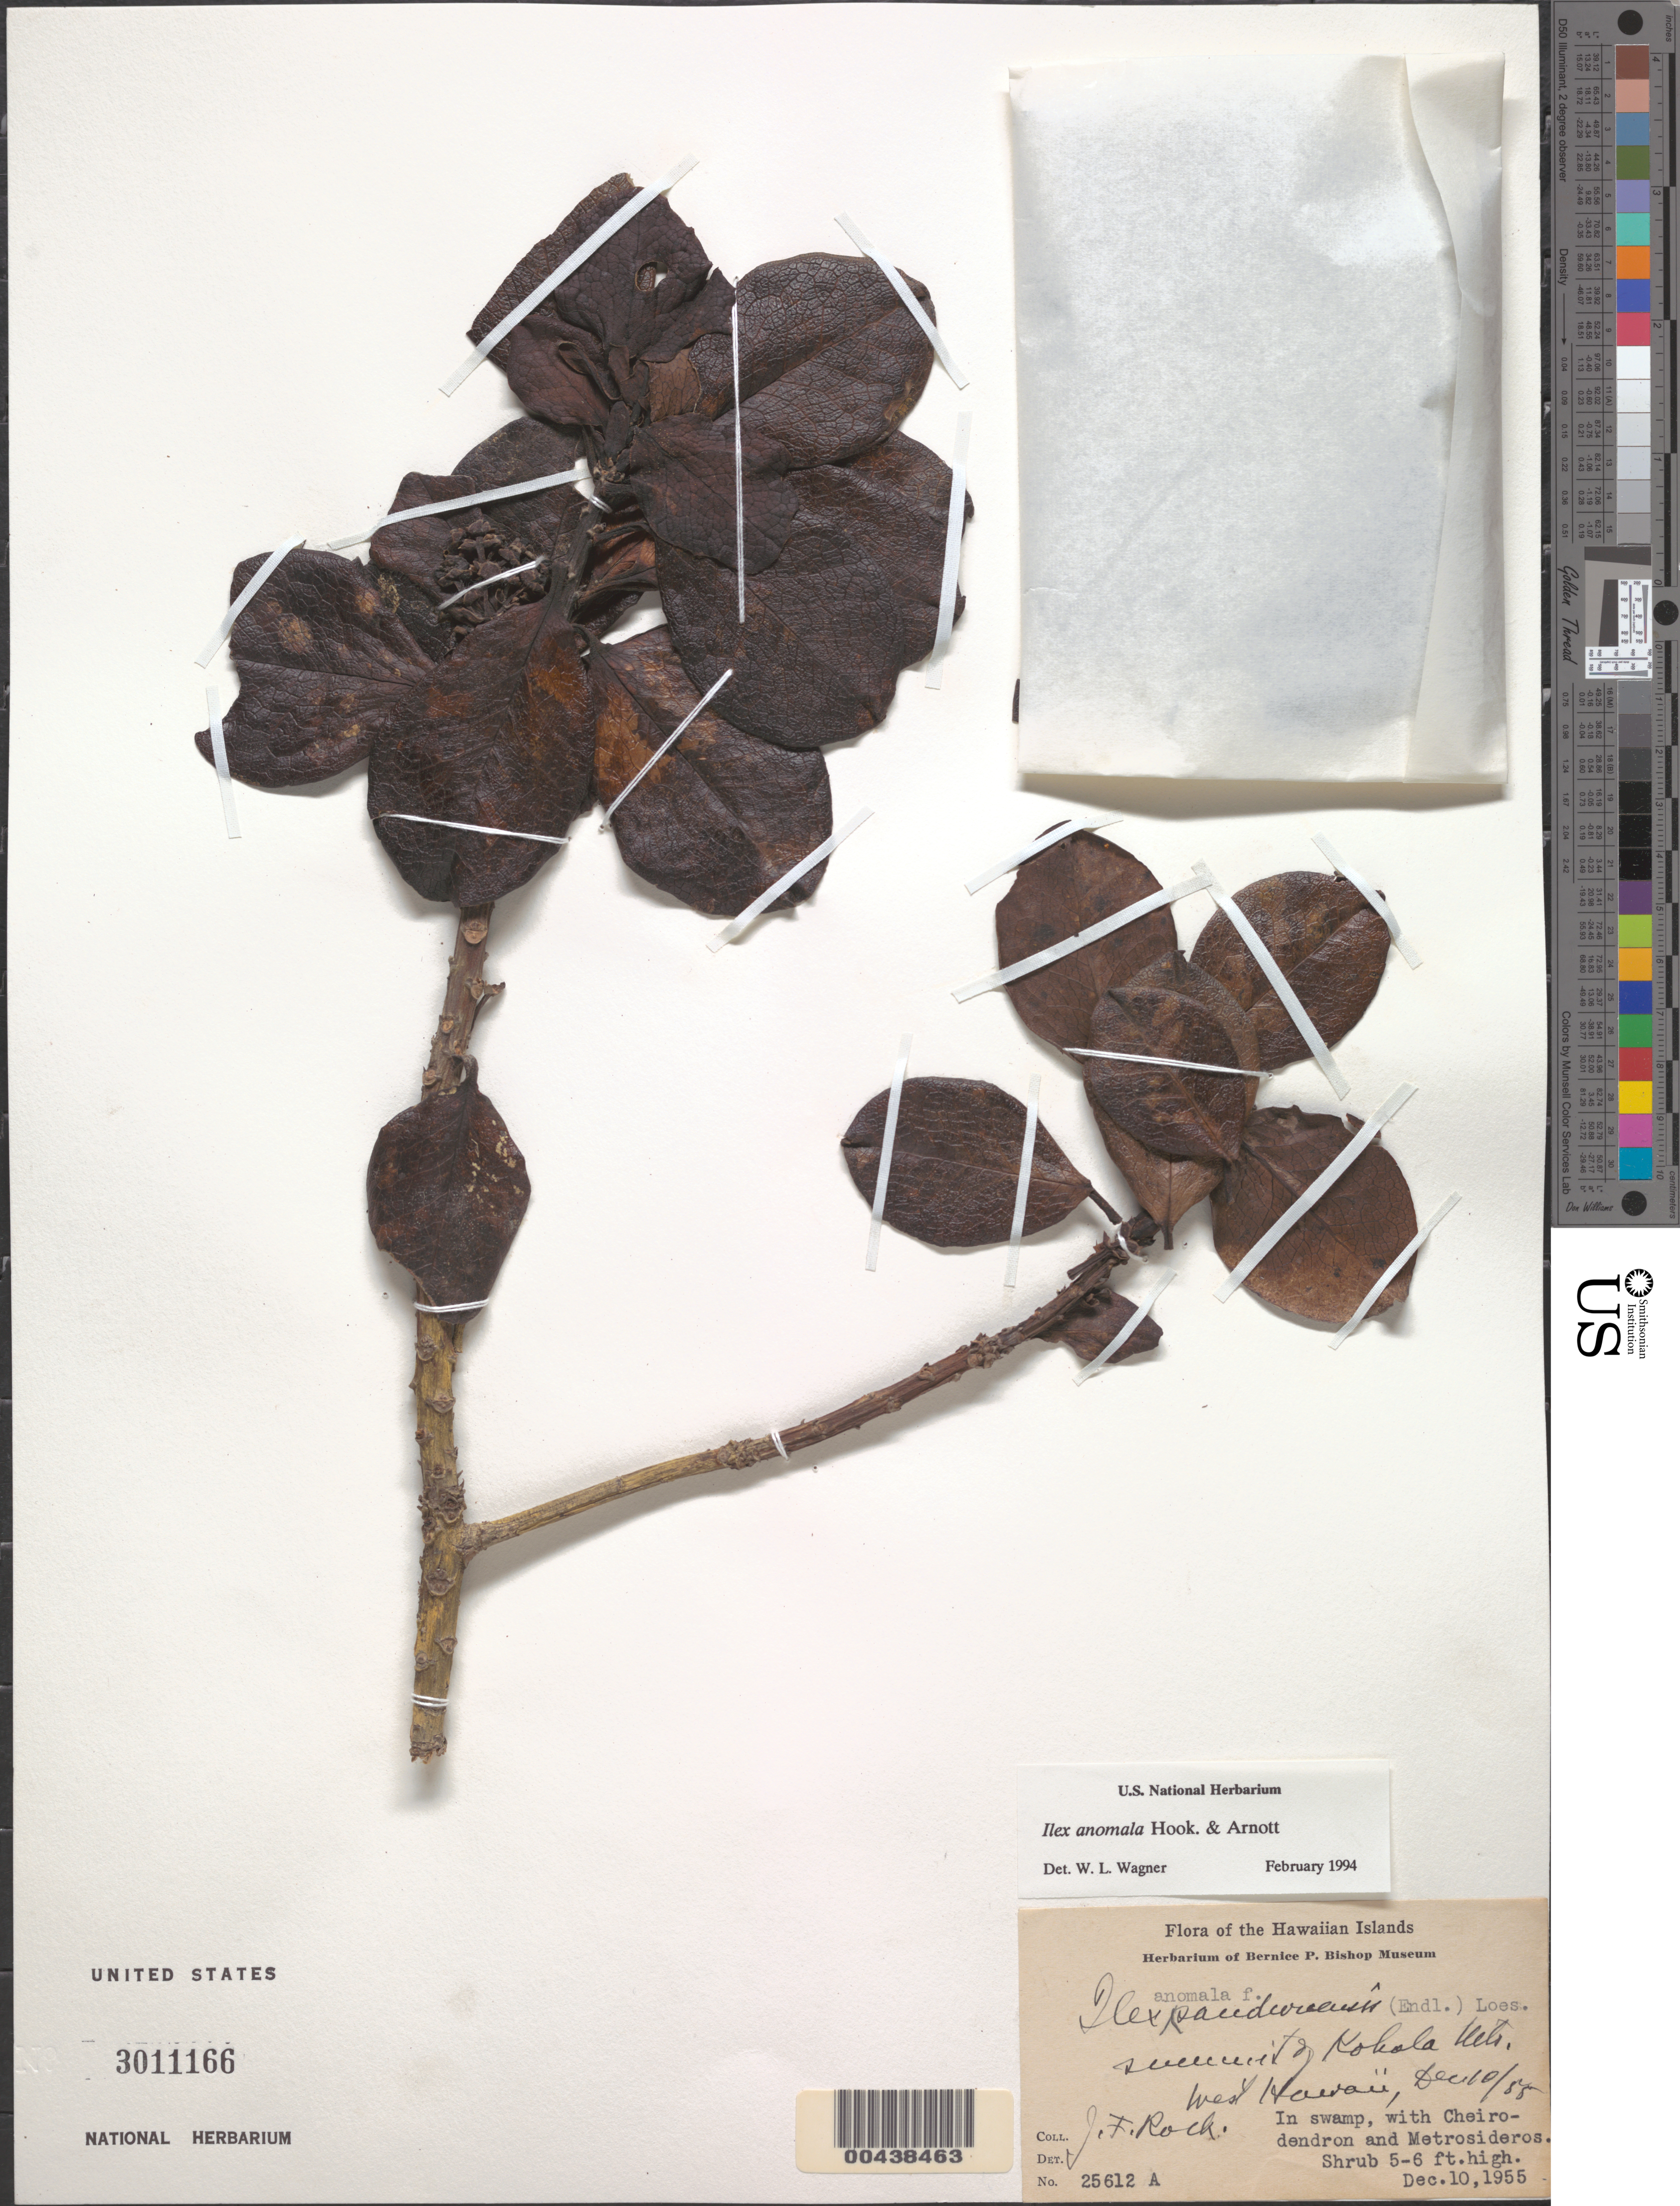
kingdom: Plantae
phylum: Tracheophyta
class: Magnoliopsida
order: Aquifoliales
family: Aquifoliaceae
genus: Ilex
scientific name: Ilex anomala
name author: Hook. & Arn.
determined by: Wagner, W. L., (BOT), Smithsonian Institution - National Museum of Natural History (UNITED STATES)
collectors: J. F. Rock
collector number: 26512a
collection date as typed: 10 Dec 1955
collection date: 1955-12-10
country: United States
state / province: Hawaii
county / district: Hawaii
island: Hawaii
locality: summit of Kohala Mts., W. Hawaii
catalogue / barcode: US 3011166